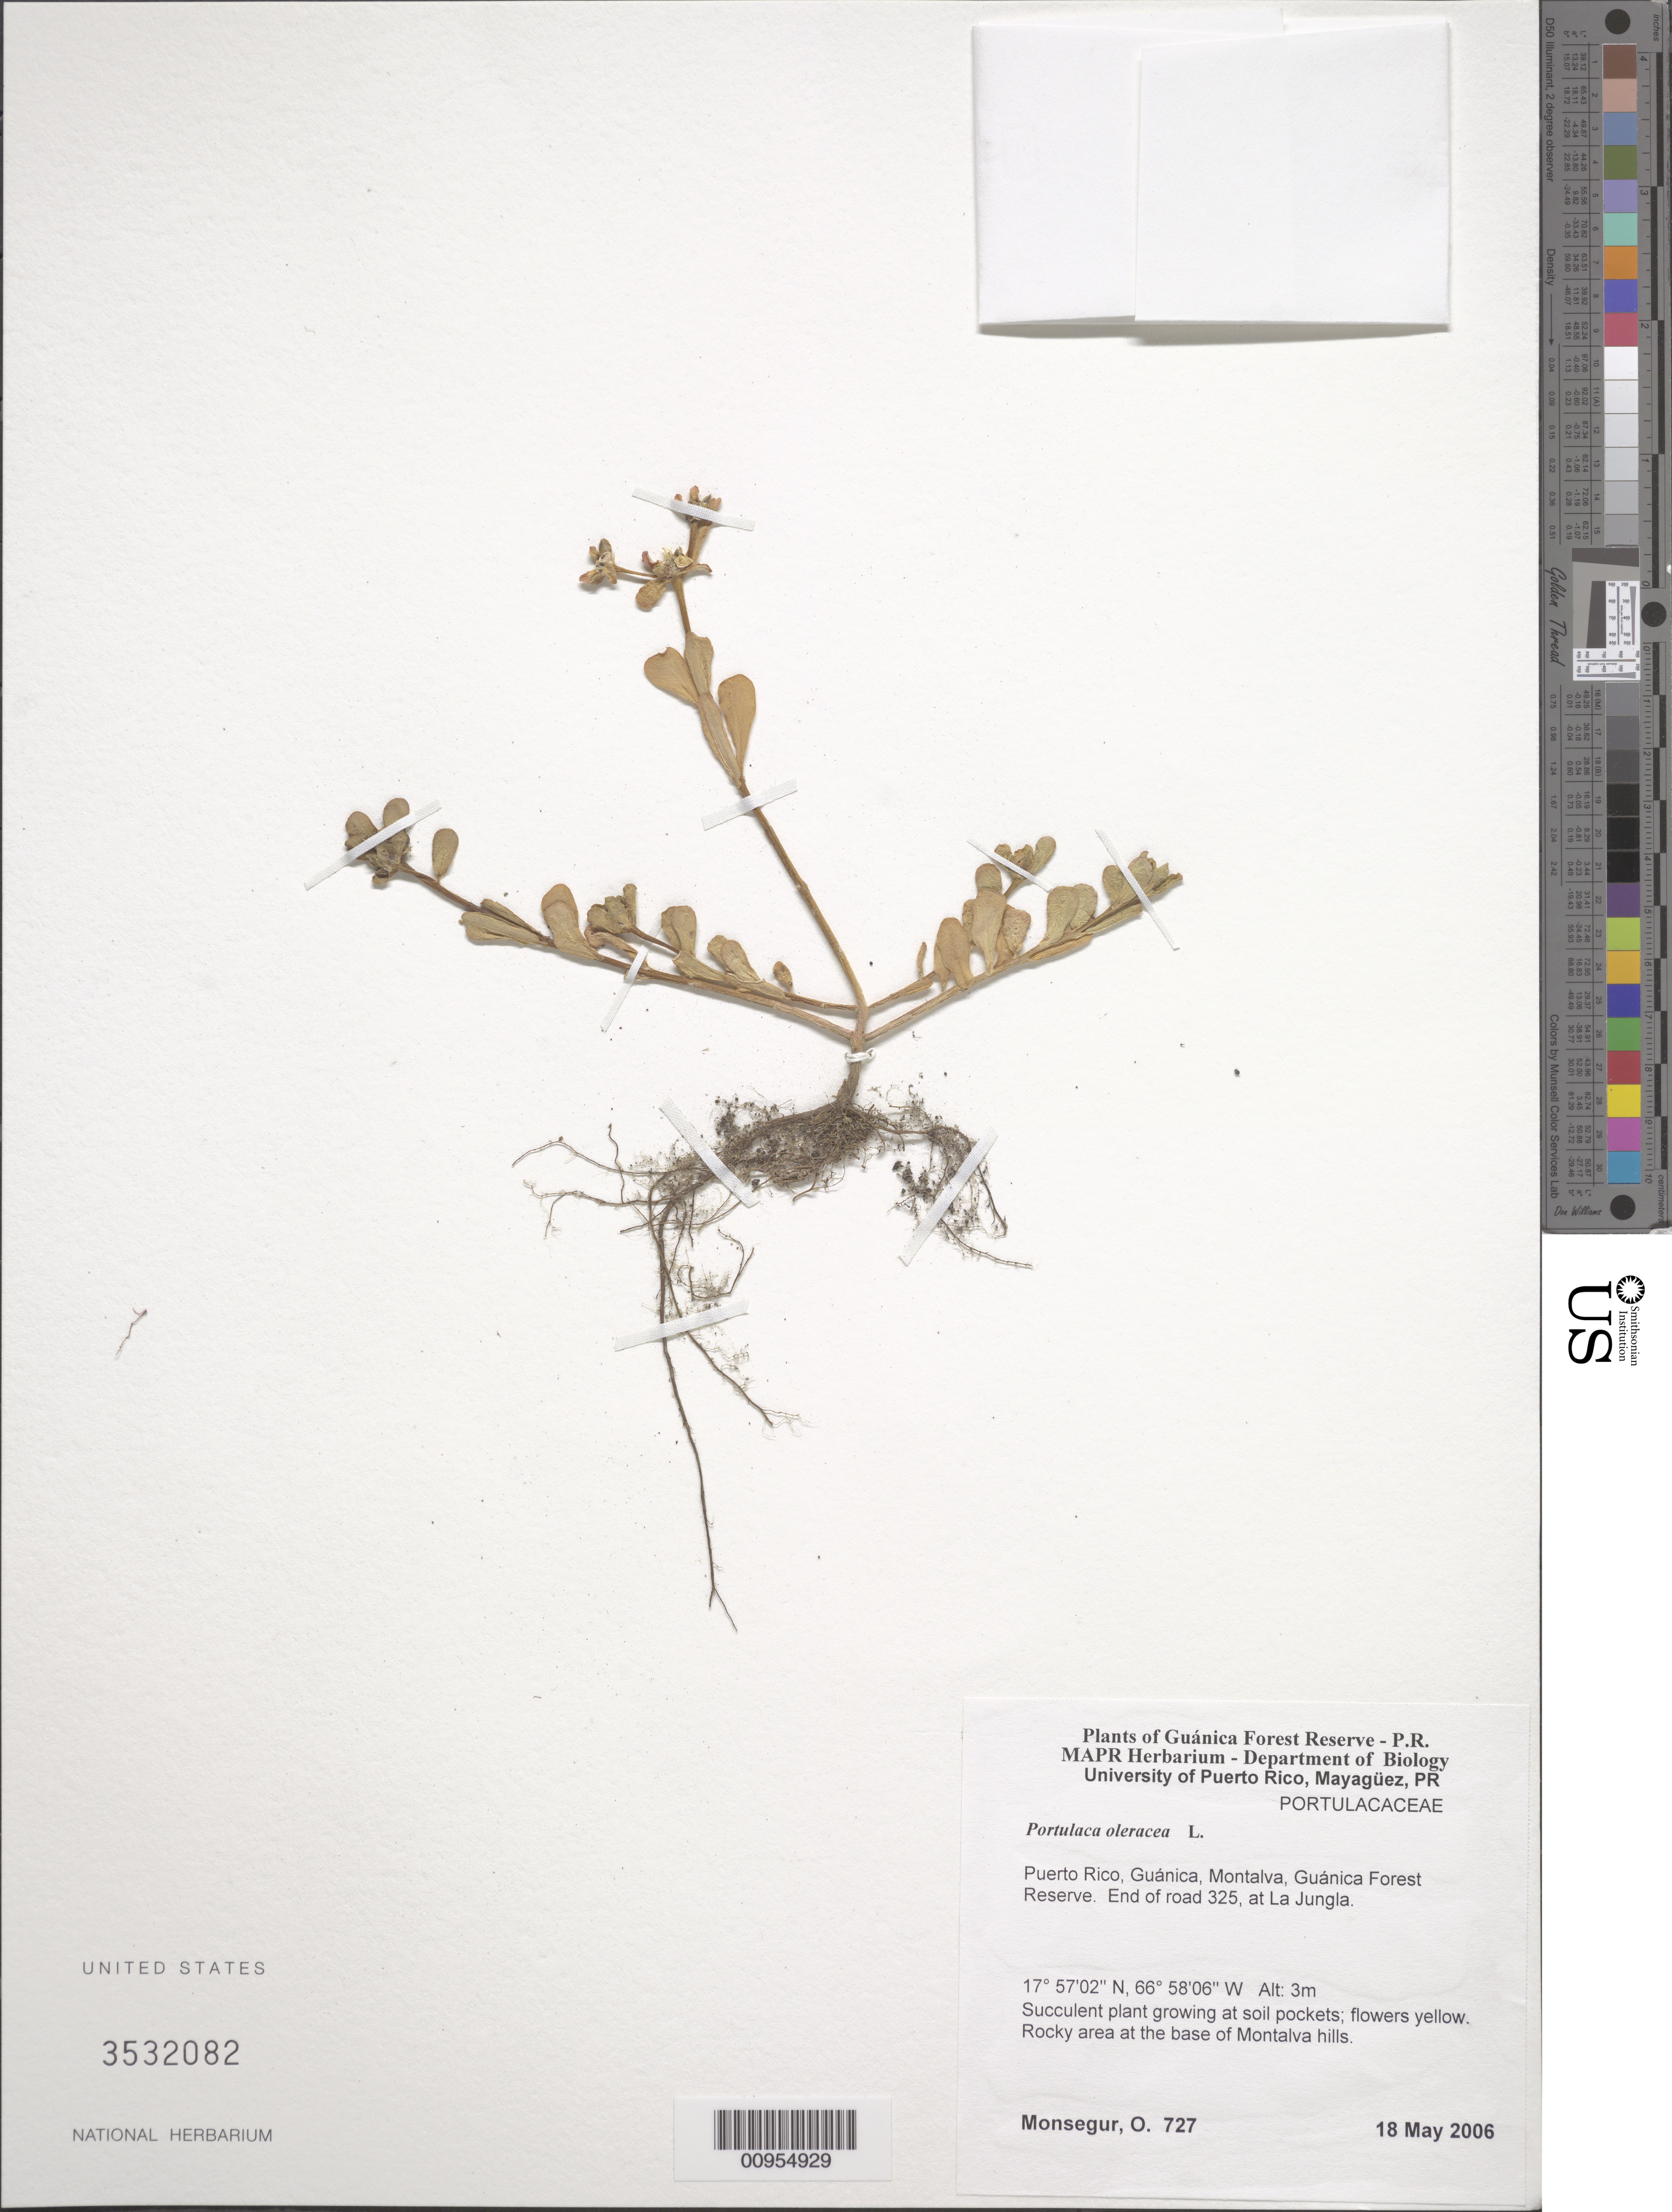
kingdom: Plantae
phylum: Tracheophyta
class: Magnoliopsida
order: Caryophyllales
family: Portulacaceae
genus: Portulaca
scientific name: Portulaca oleracea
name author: L.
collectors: O. Monsegur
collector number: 727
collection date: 2006-05-18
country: Puerto Rico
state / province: Guánica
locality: Montalva, Guánica Forest Reserve. End of road 325, at La Jungla.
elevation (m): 3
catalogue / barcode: US 3532082